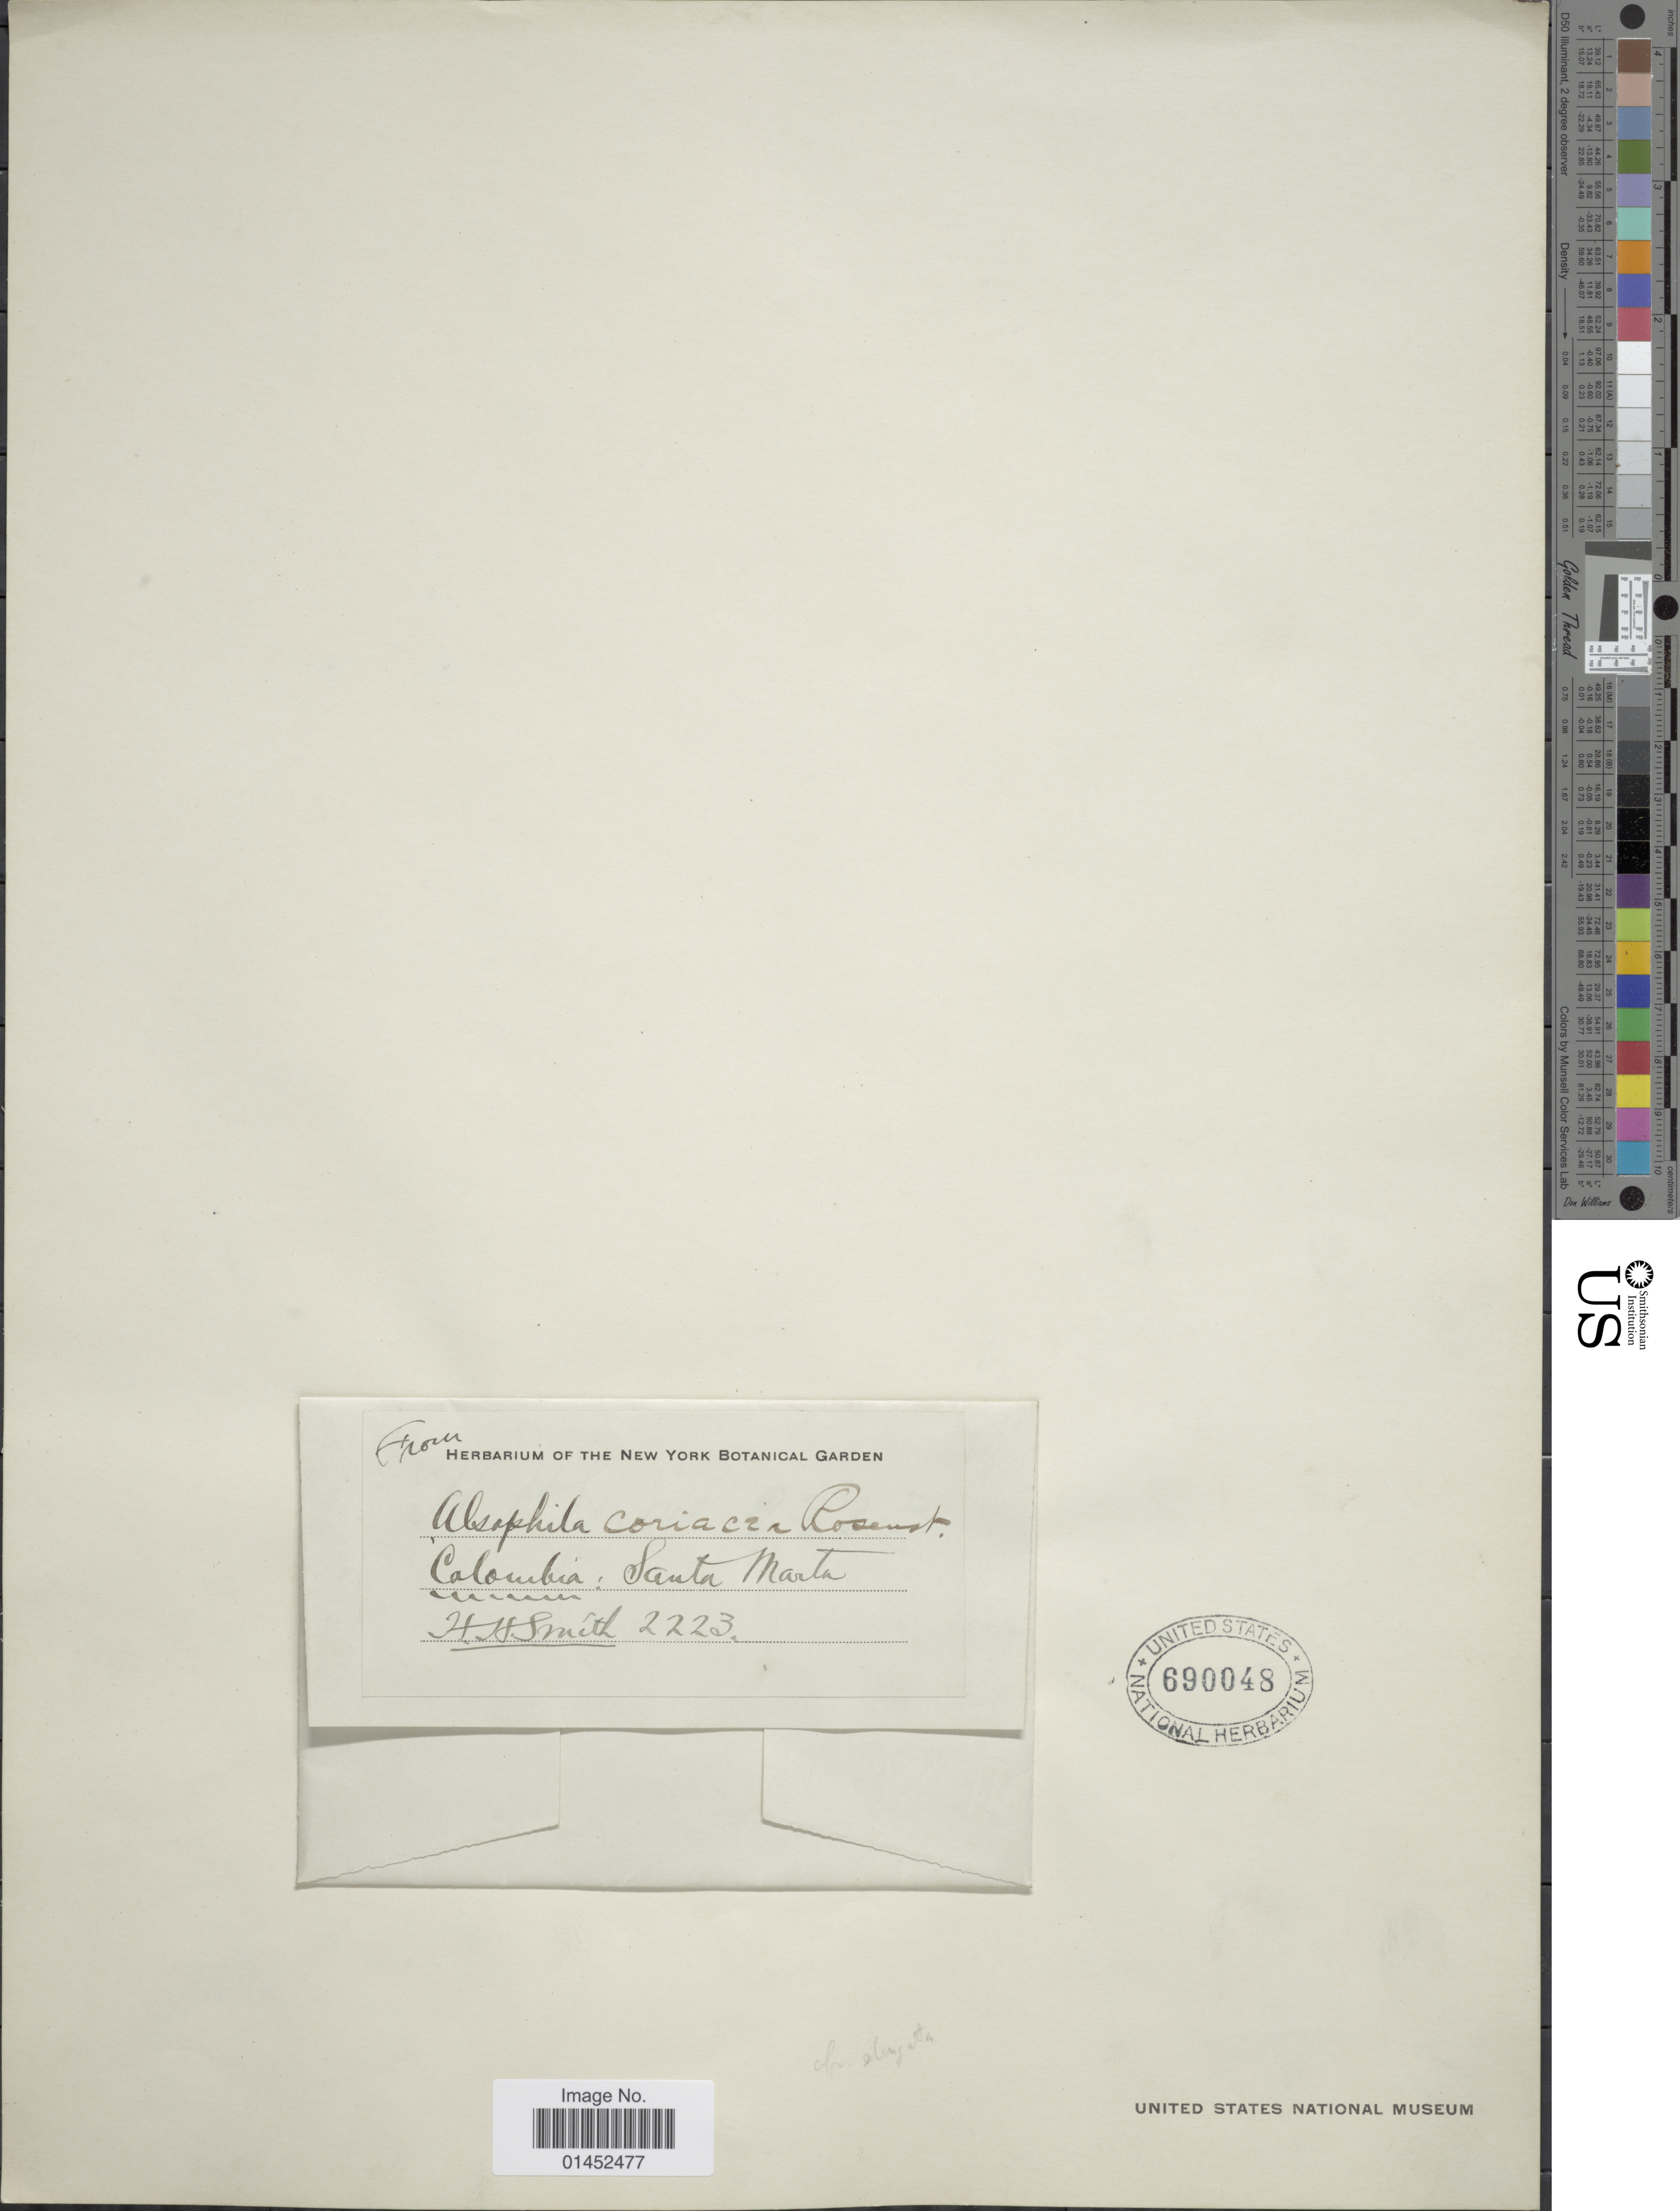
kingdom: Plantae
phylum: Tracheophyta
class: Polypodiopsida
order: Cyatheales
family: Cyatheaceae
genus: Cyathea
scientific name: Cyathea poeppigii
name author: (Hook.) Domin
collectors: H. H. Smith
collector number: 2223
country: Colombia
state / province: Magdalena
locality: Santa Marta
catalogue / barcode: US 690048